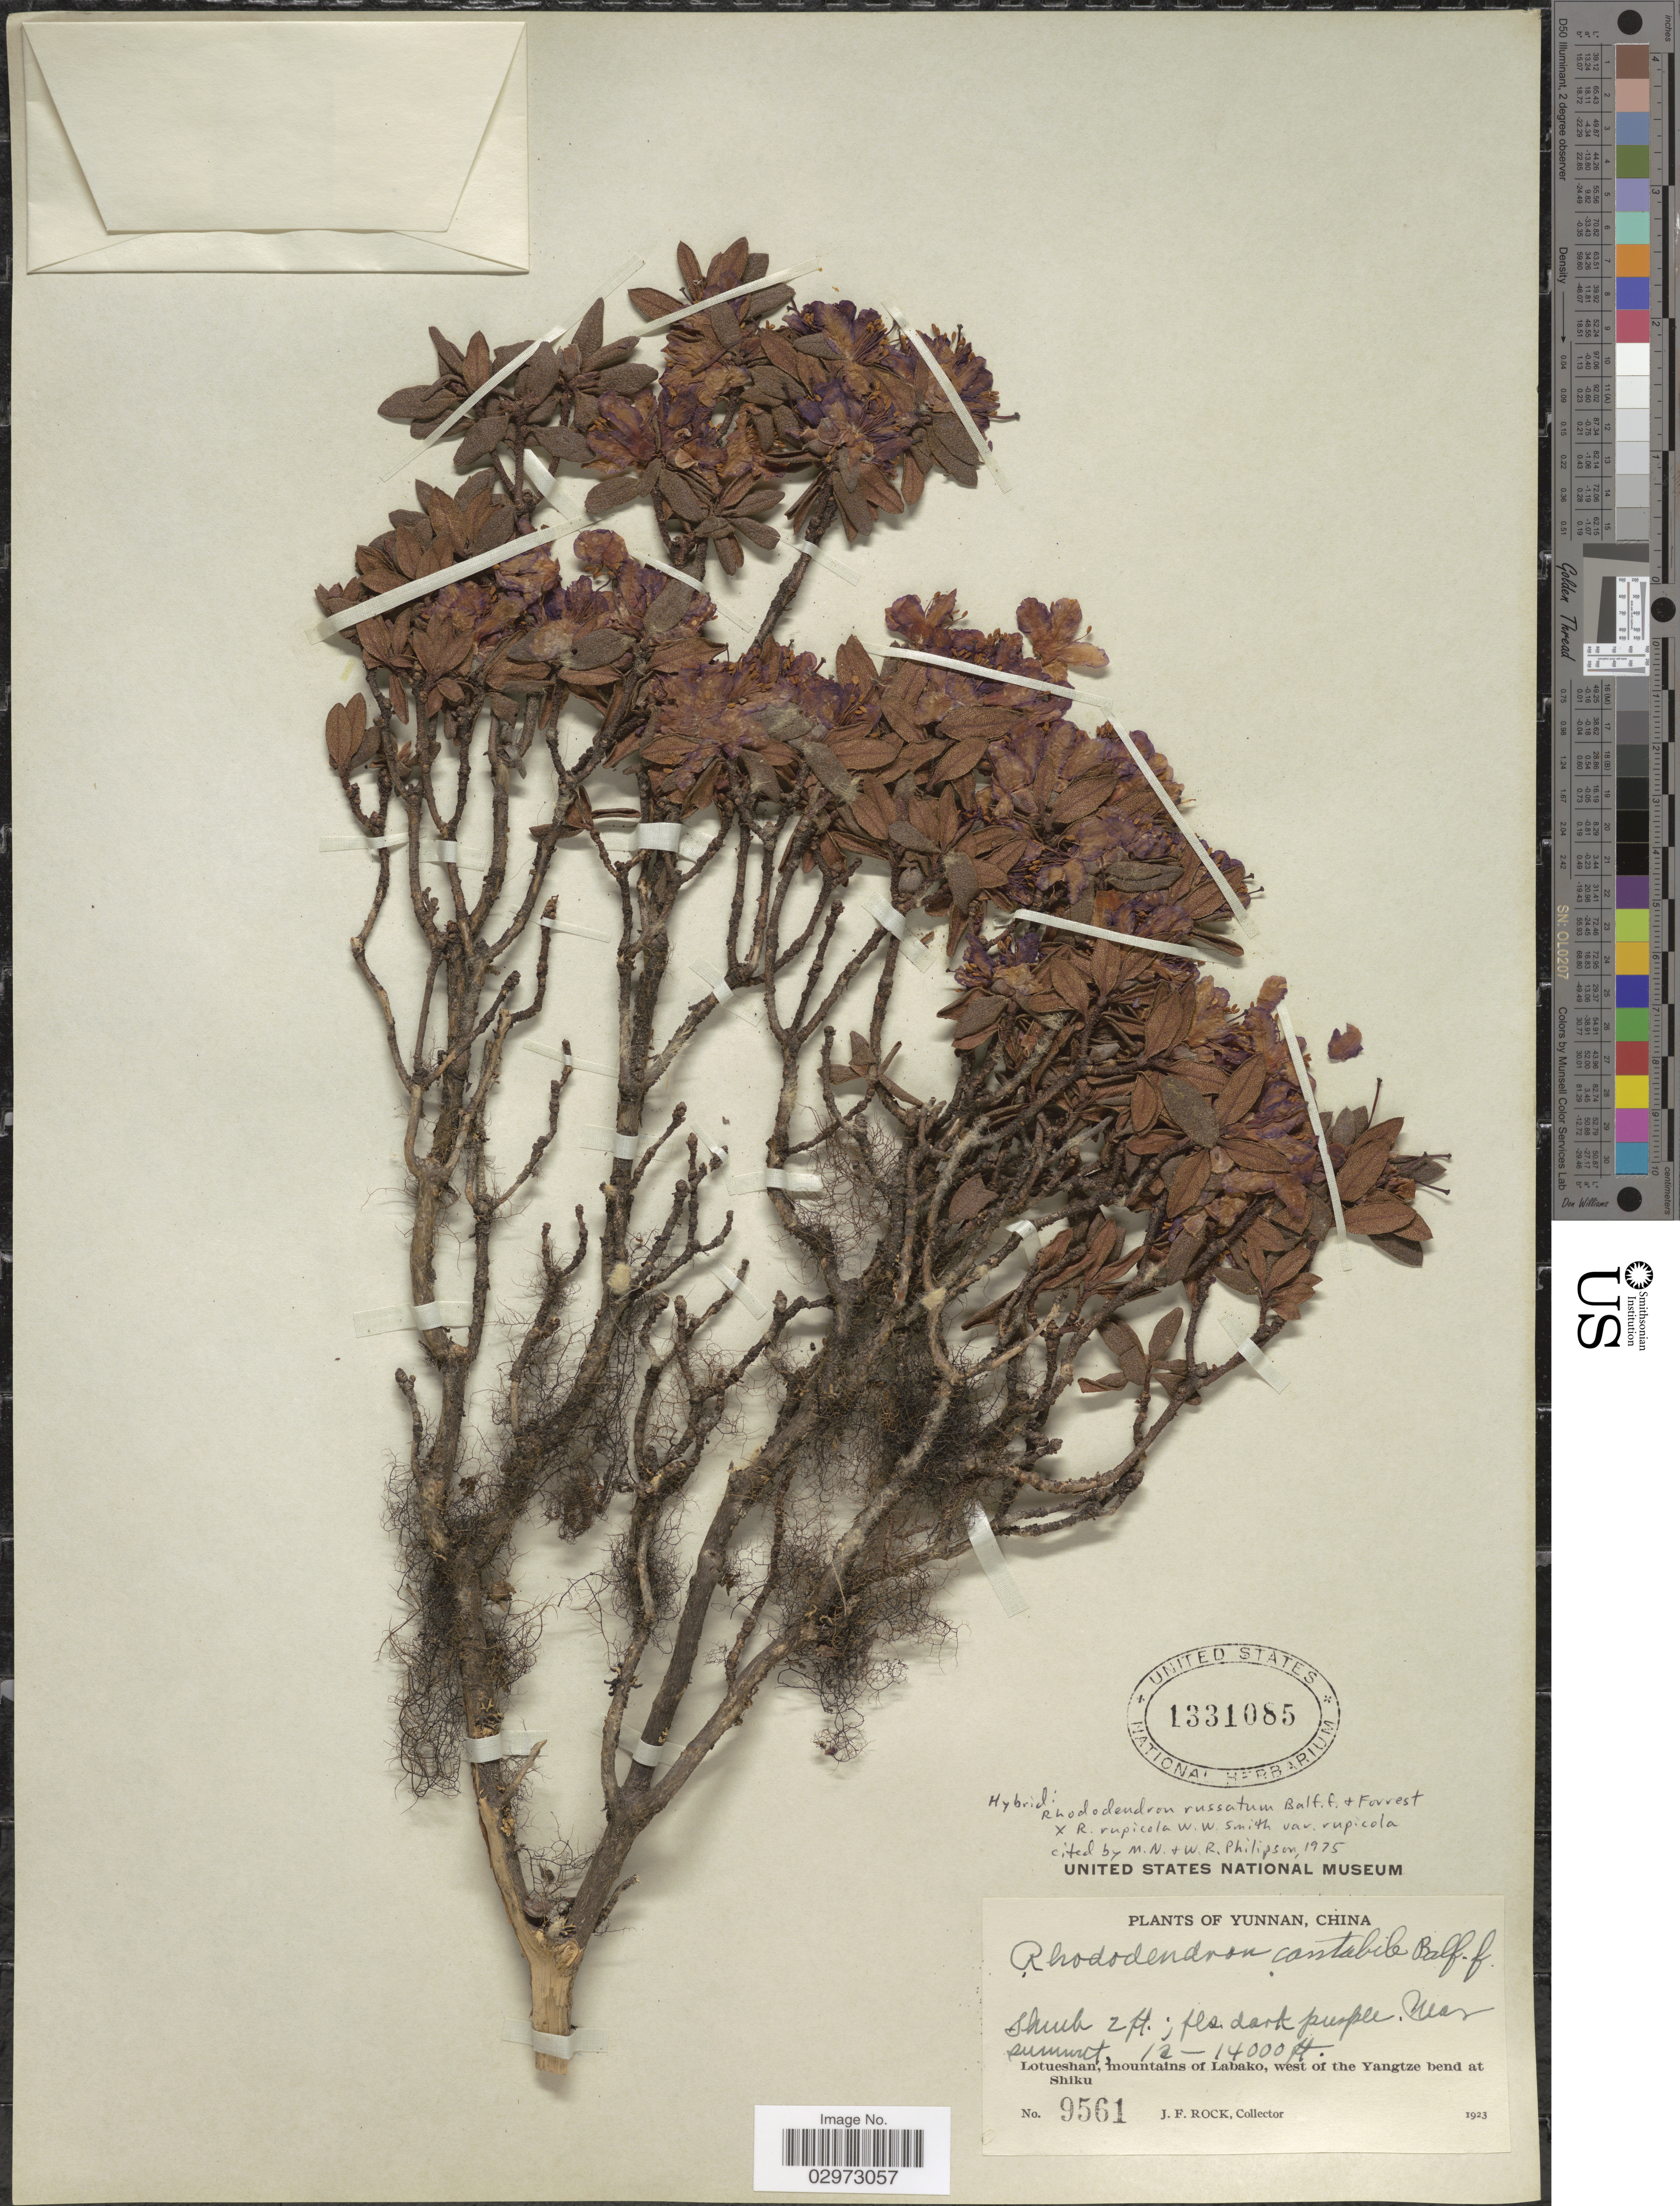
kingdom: Plantae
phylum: Tracheophyta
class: Magnoliopsida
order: Ericales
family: Ericaceae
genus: Rhododendron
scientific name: Rhododendron russatum x R. rupicola W.W. Sm.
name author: Balf. f. & Forrest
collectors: J. Rock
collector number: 9561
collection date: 1923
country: China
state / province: Yunnan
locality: Near summit. Lotueshan, mountains of Labako, west of the Yangtze bend at Shiku.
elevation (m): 3658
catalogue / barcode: US 1331085